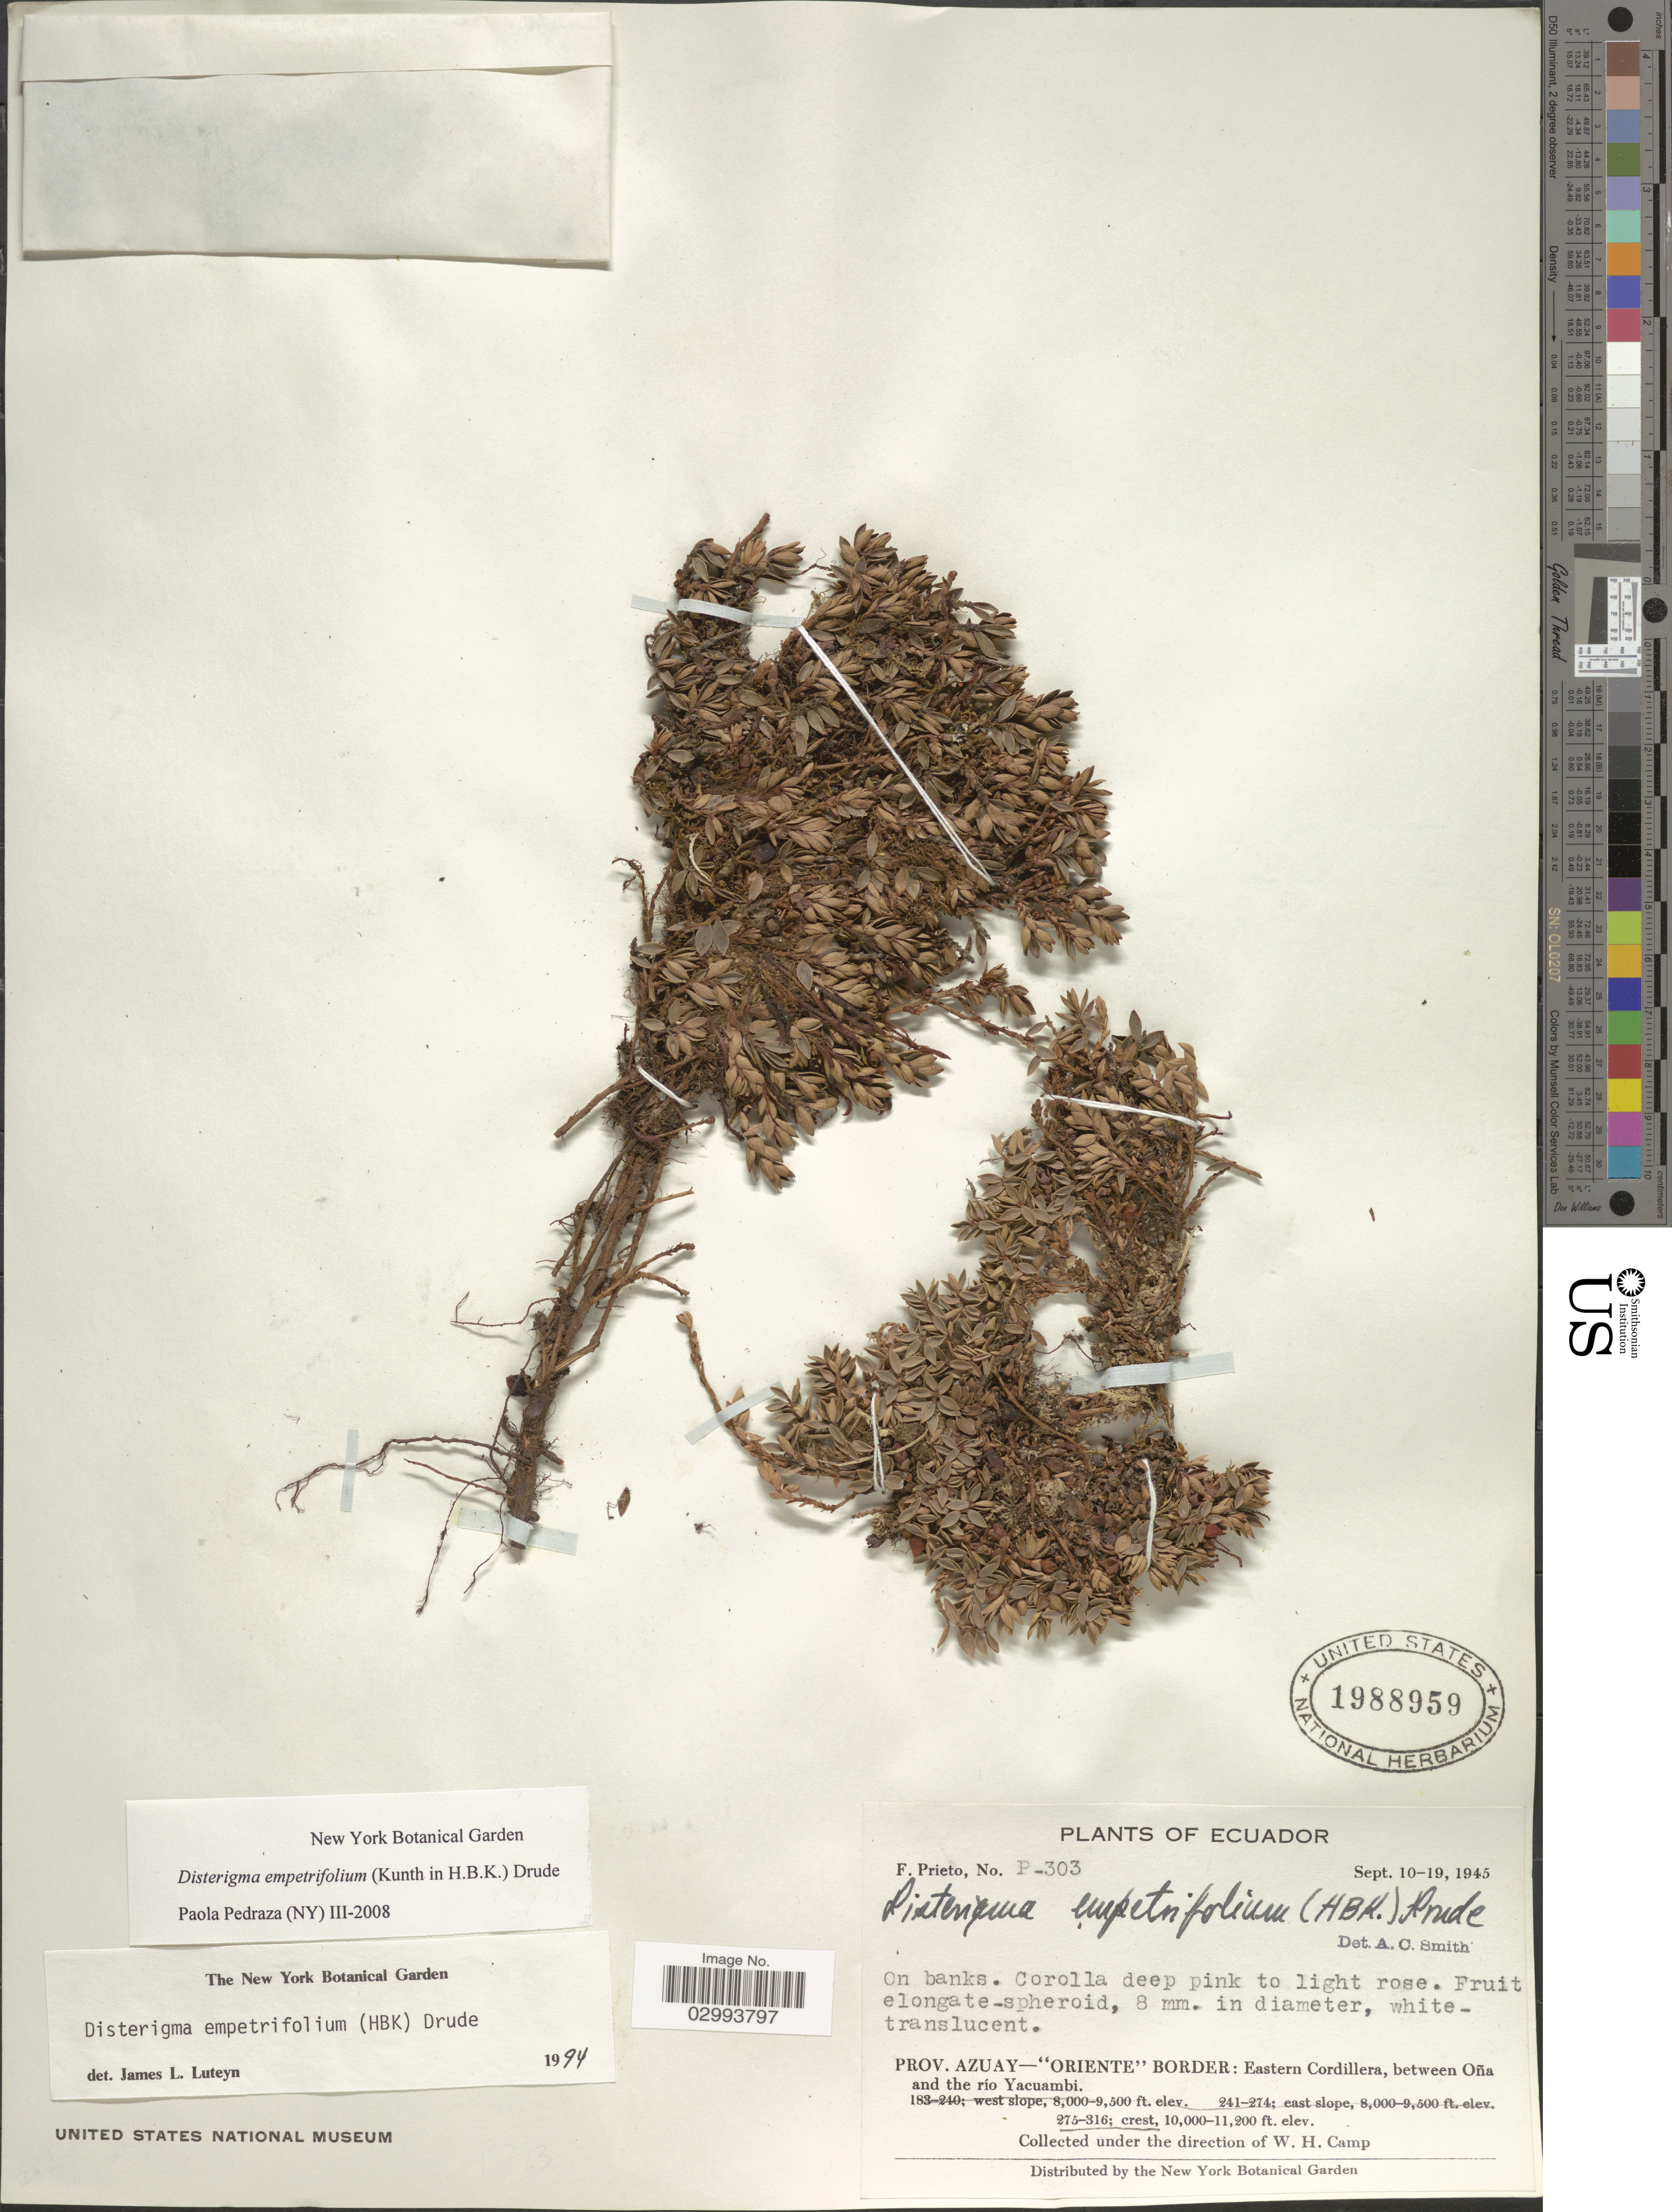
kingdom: Plantae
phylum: Tracheophyta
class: Magnoliopsida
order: Ericales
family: Ericaceae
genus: Disterigma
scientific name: Disterigma empetrifolium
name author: (Kunth) Drude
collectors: W. H. Camp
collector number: P-303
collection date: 1945-09-10/1945-09-19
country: Ecuador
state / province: Azuay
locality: Oriente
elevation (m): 3048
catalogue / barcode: US 1988959